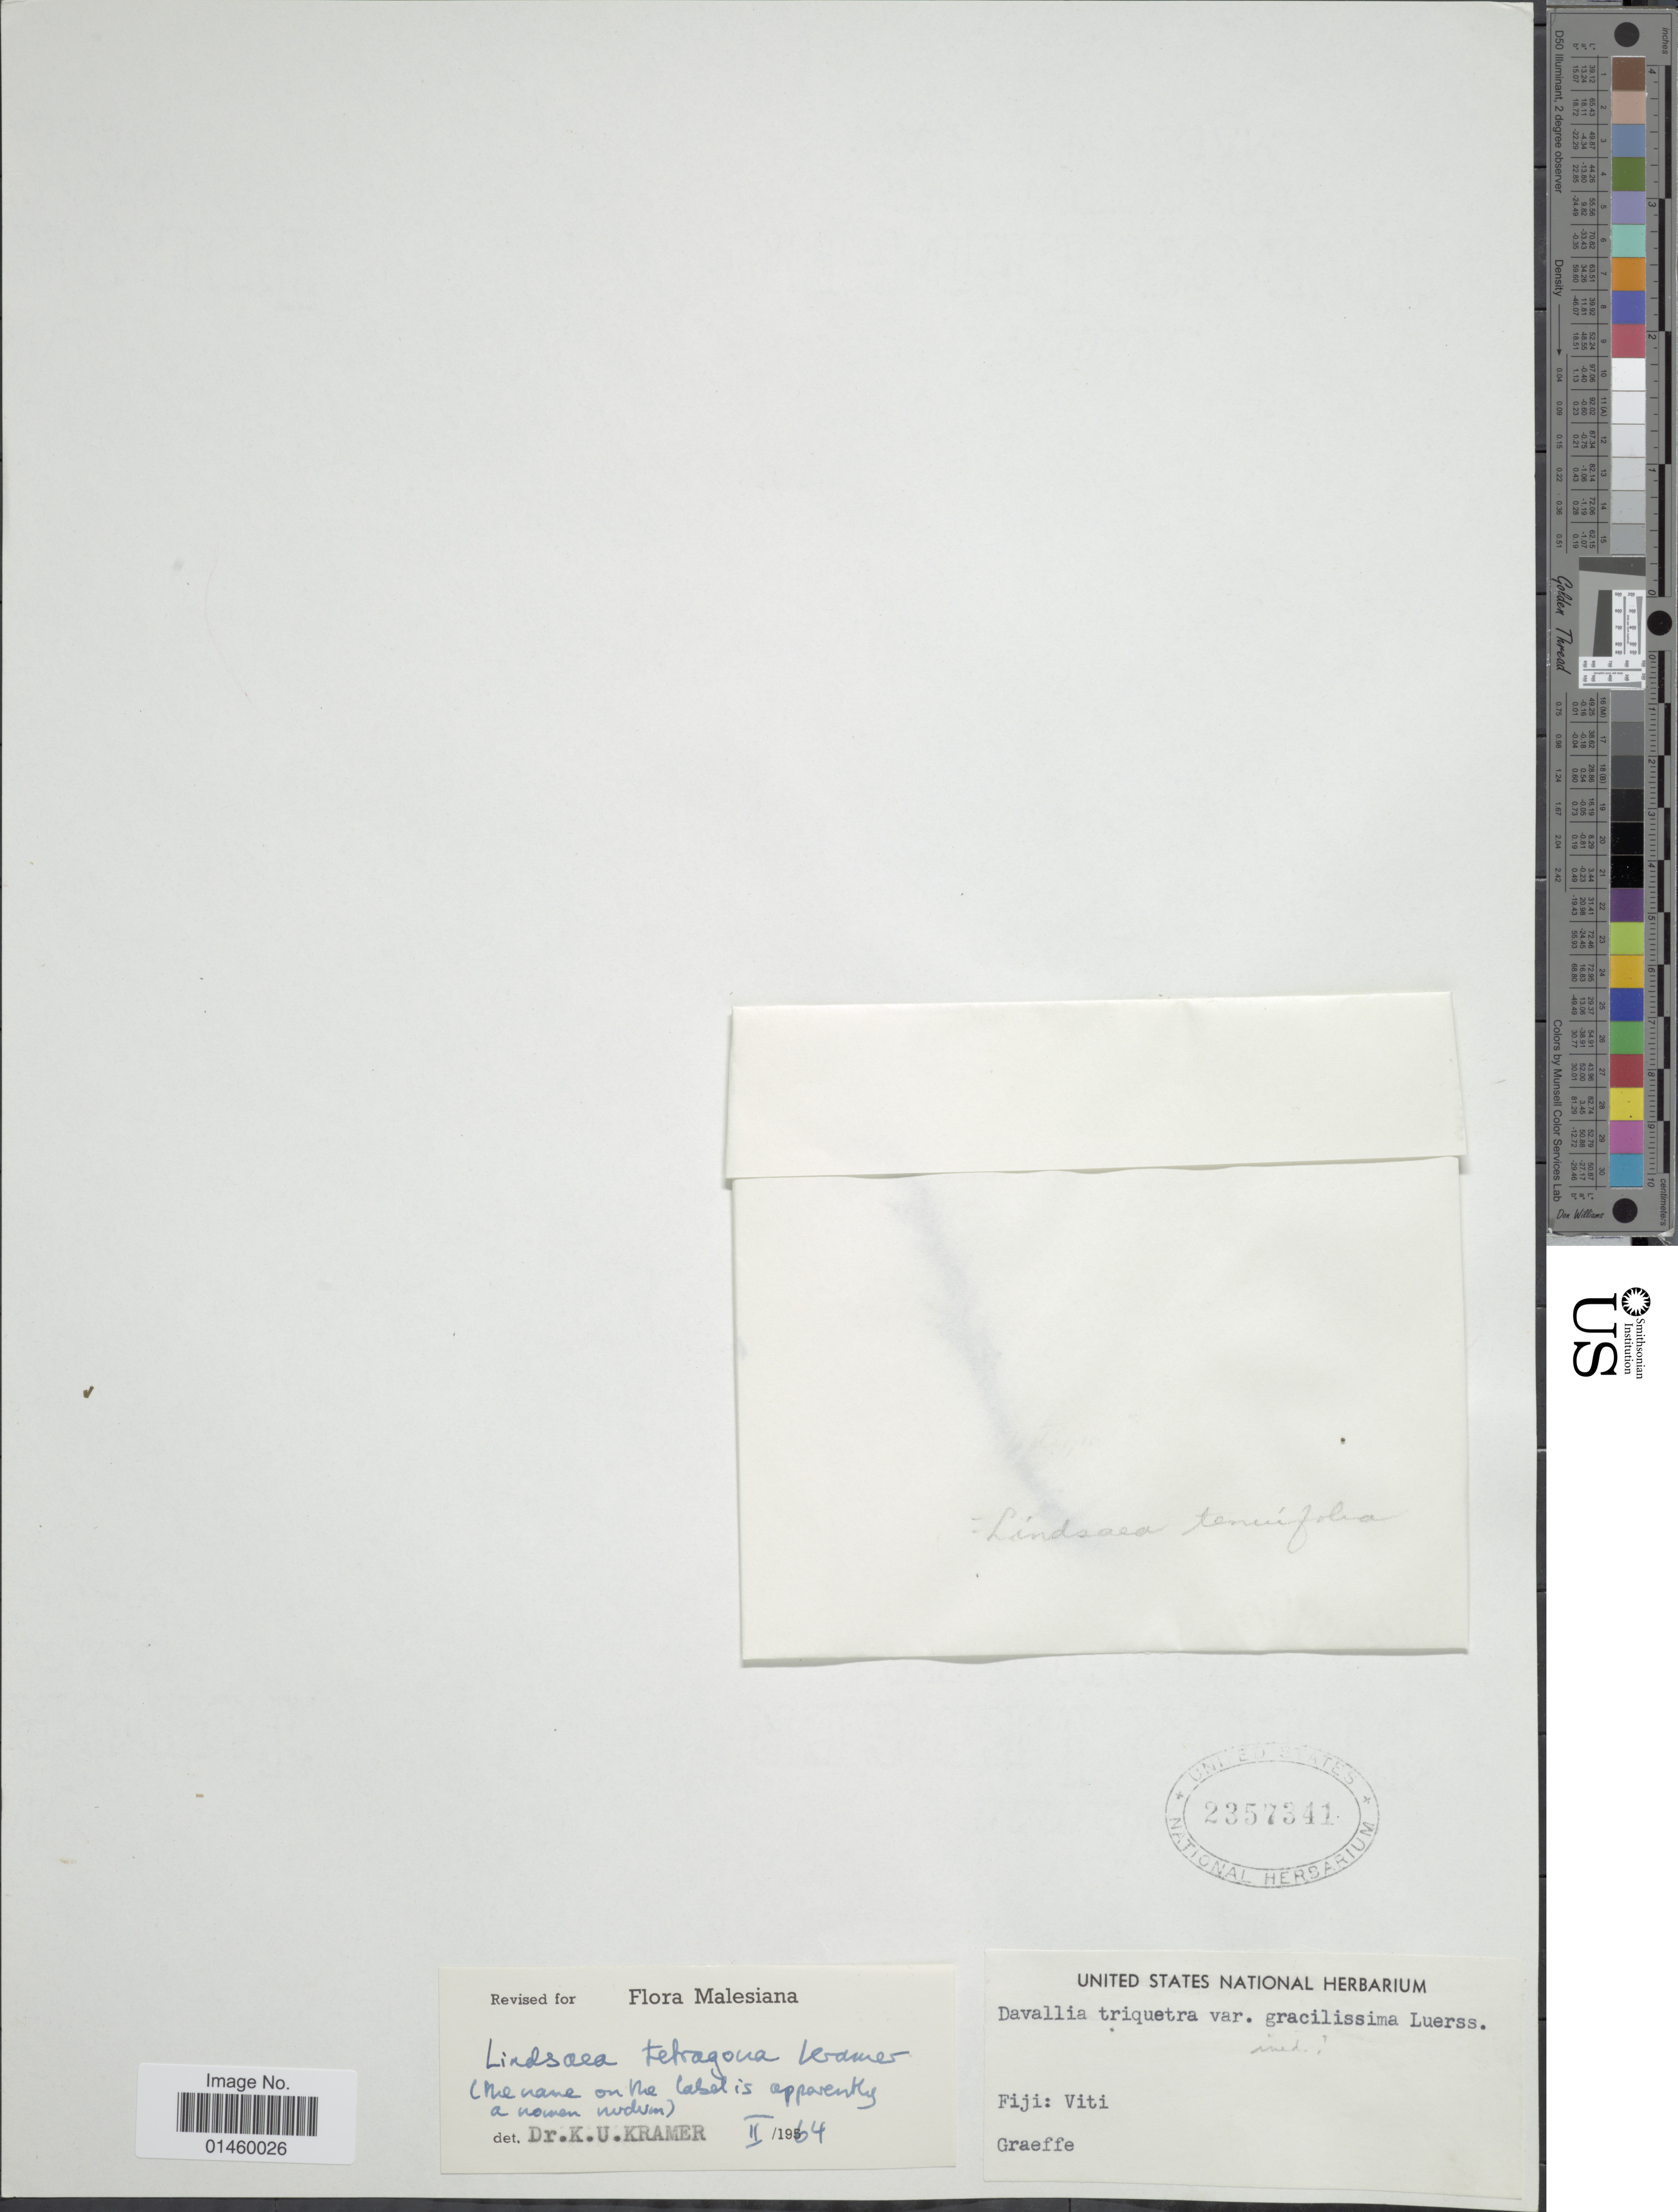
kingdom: Plantae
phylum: Tracheophyta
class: Polypodiopsida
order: Polypodiales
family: Lindsaeaceae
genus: Lindsaea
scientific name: Lindsaea tetragona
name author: K.U. Kramer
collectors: Graeffe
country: Fiji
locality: Viti.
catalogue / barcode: US 2357341